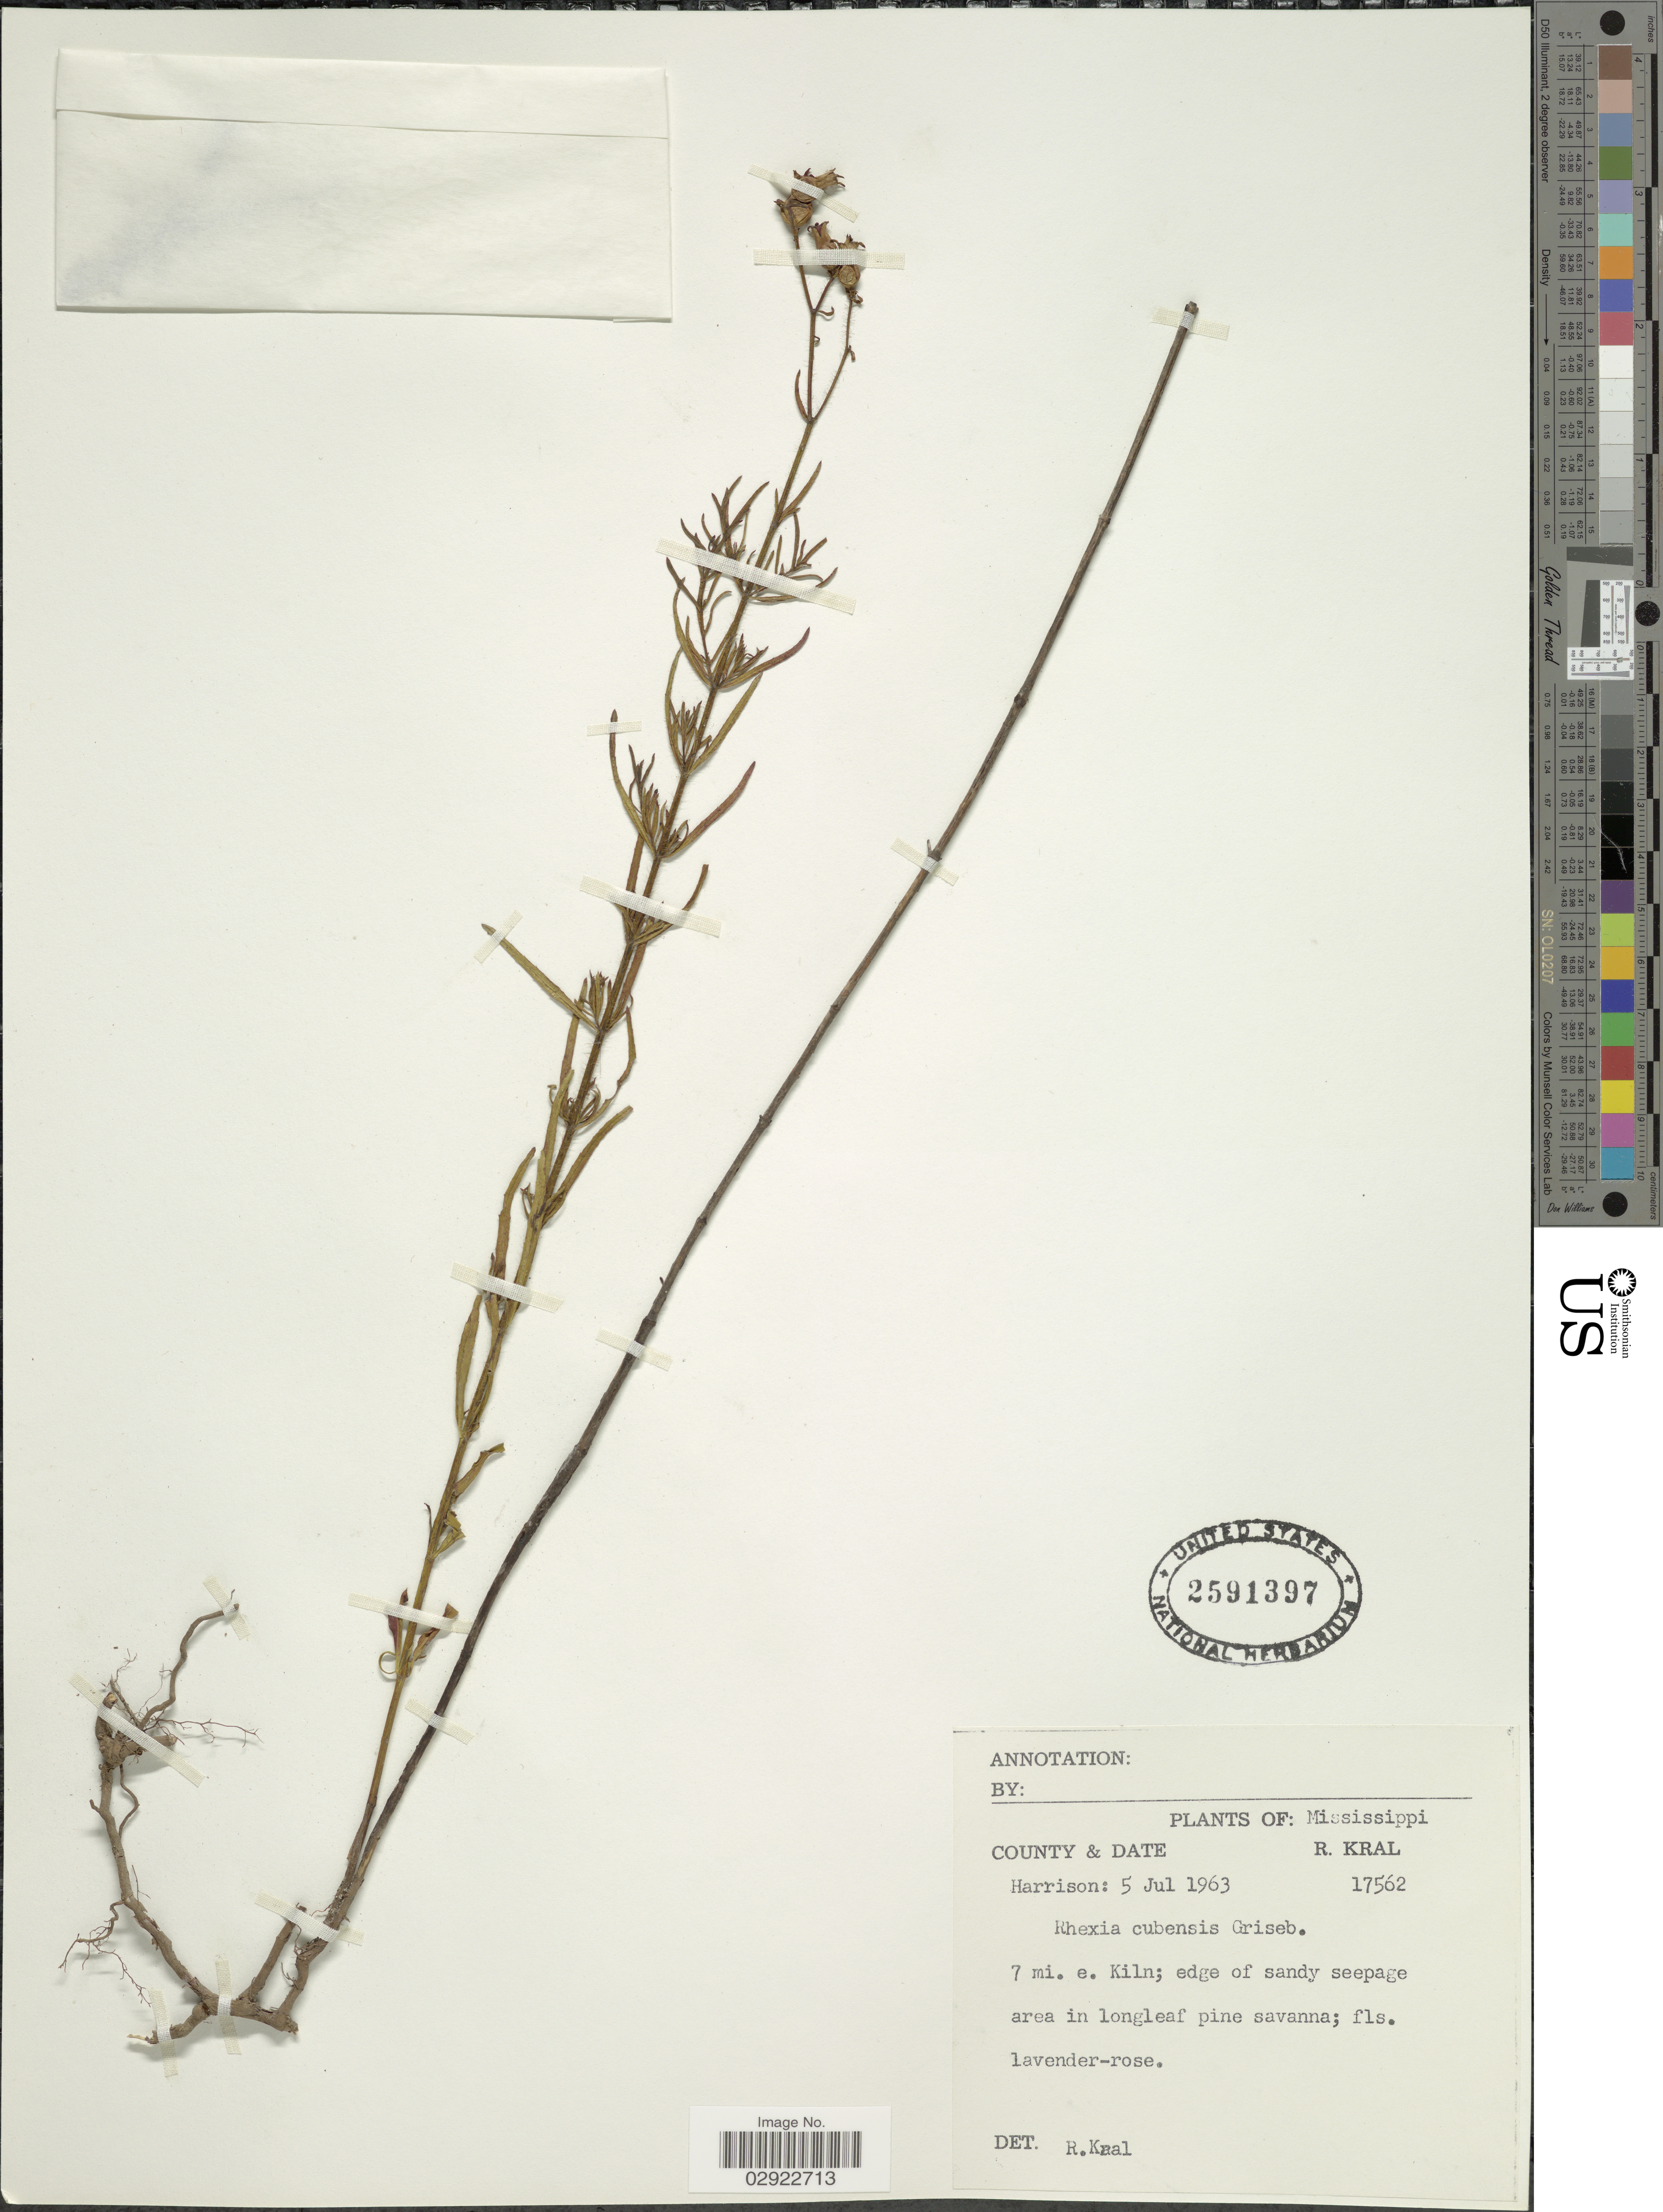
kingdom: Plantae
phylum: Tracheophyta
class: Magnoliopsida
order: Myrtales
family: Melastomataceae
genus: Rhexia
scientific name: Rhexia cubensis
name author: Griseb.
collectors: R. Kral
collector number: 17562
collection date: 1963-07-05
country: United States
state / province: Mississippi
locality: Harrison County. 7 mi. e. Kiln.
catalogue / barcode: US 2591397